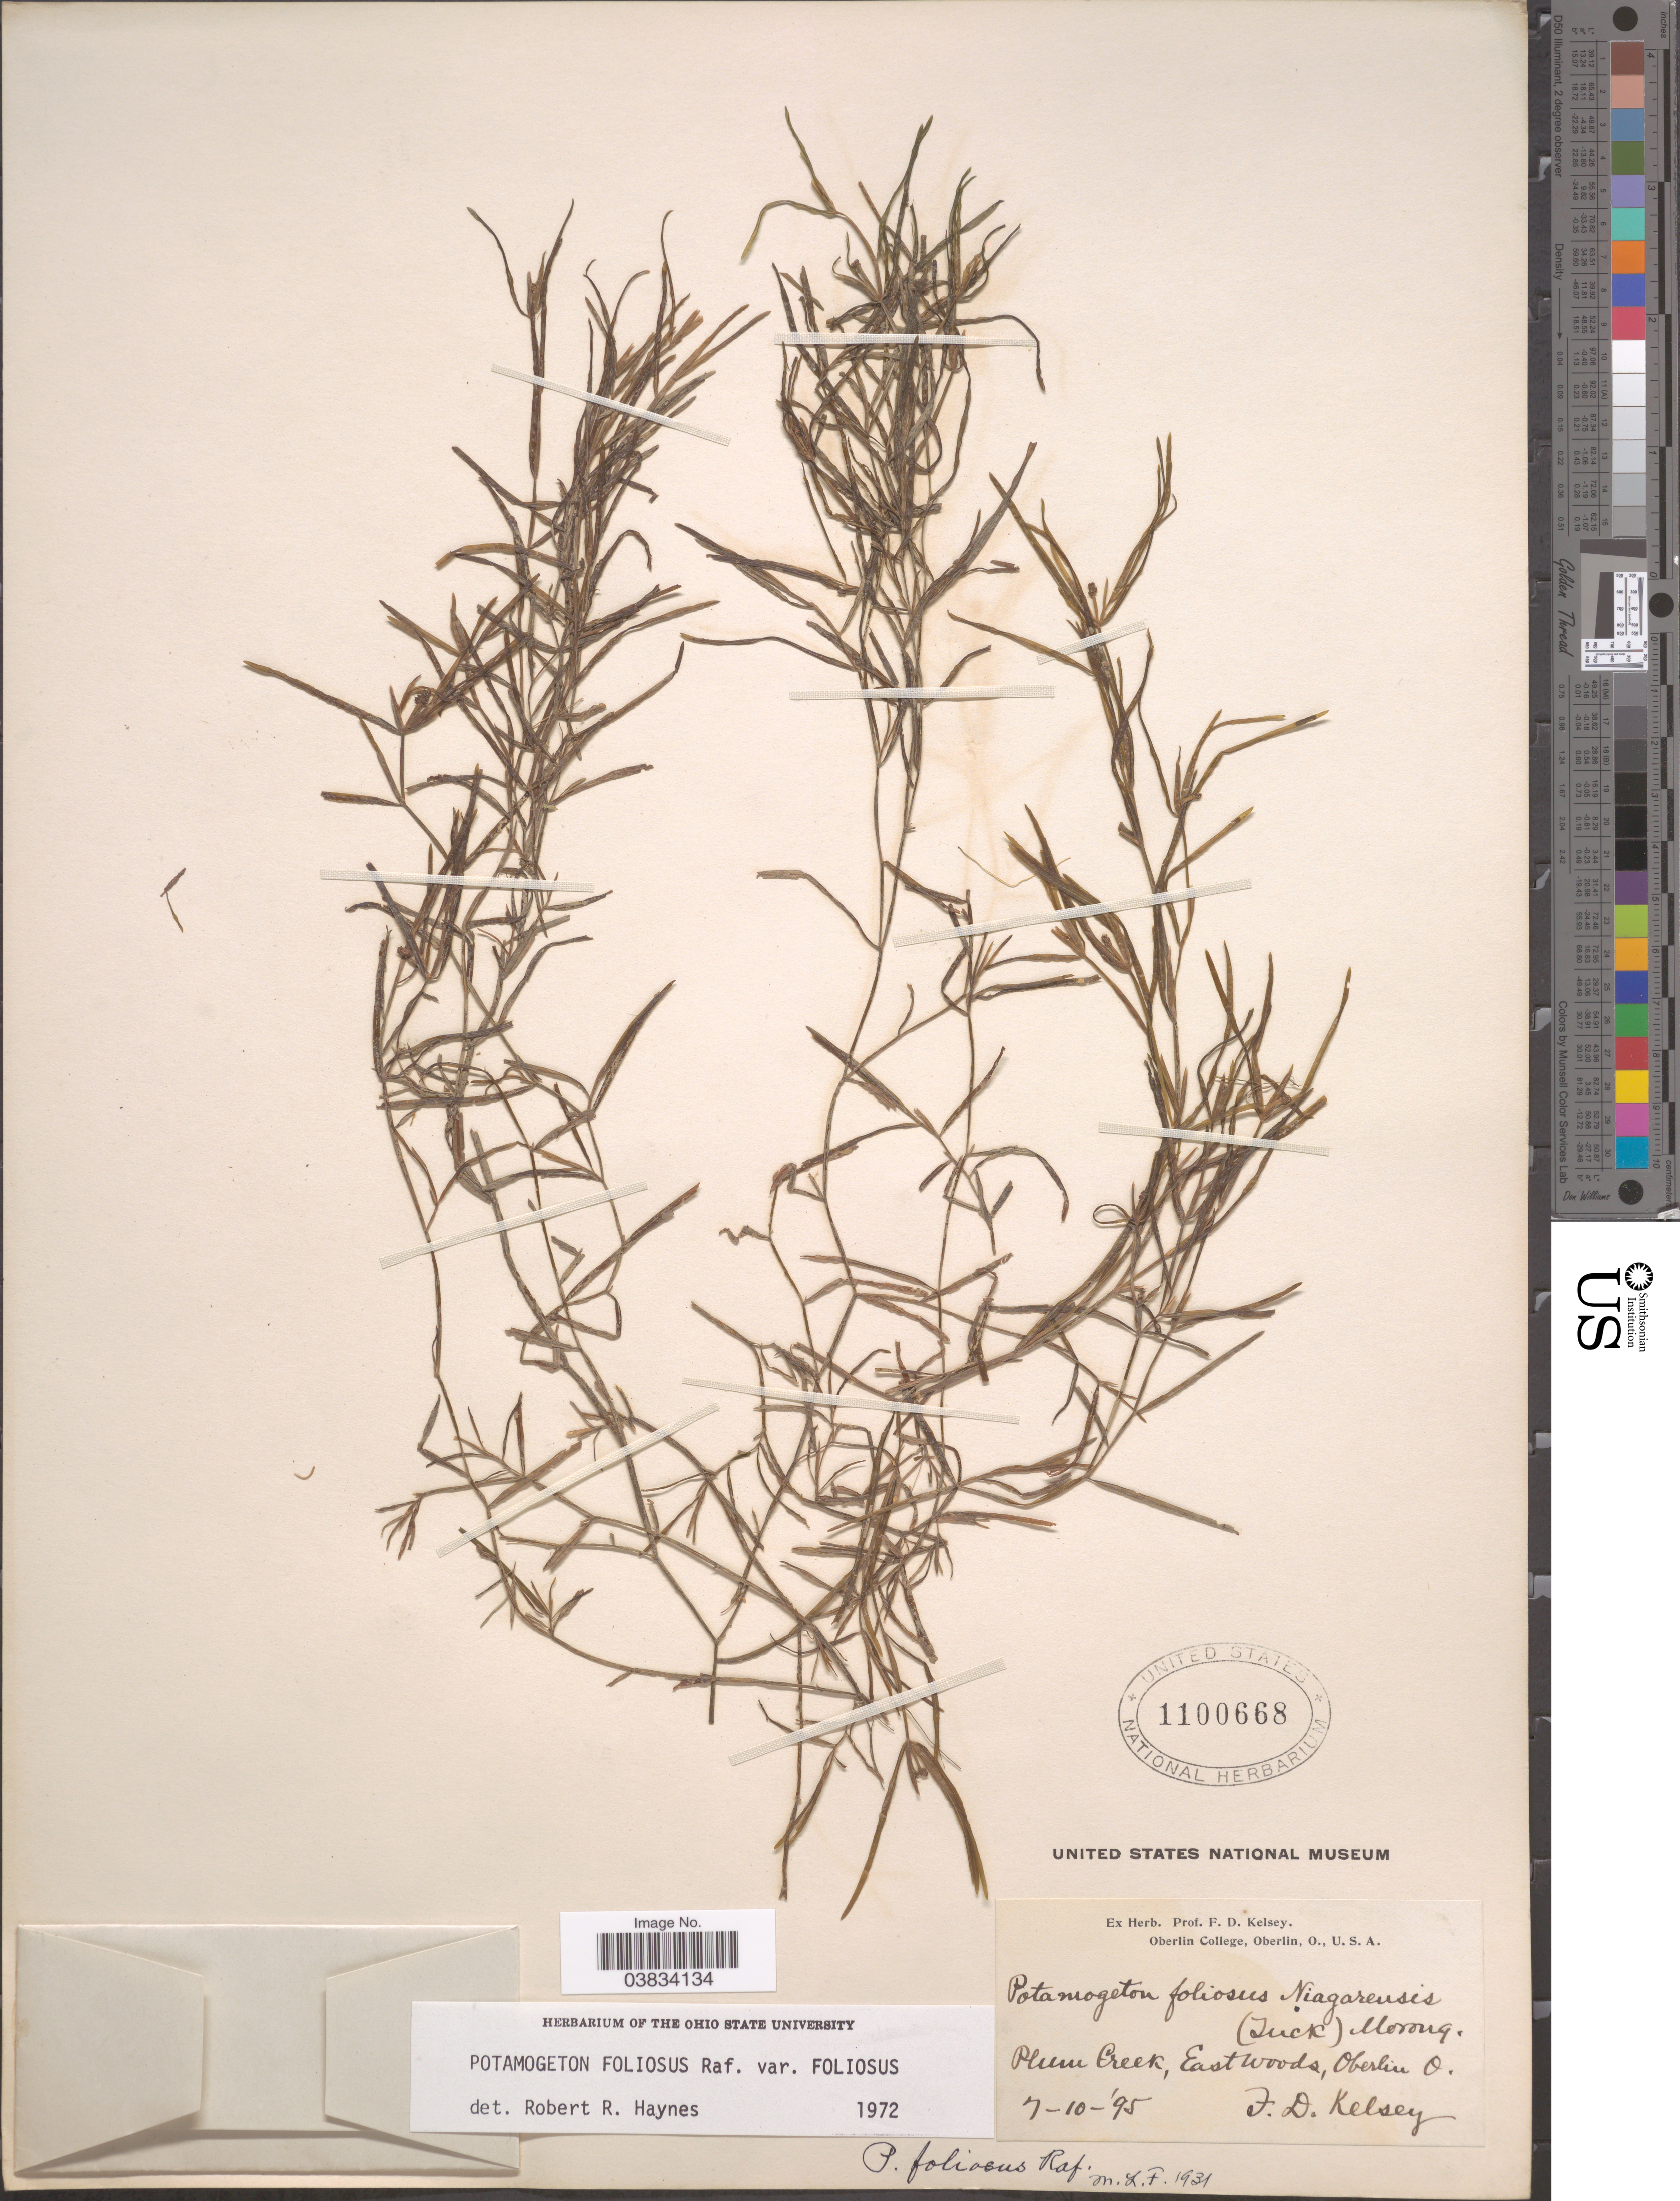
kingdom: Plantae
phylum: Tracheophyta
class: Liliopsida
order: Alismatales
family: Potamogetonaceae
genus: Potamogeton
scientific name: Potamogeton foliosus var. foliosus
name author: Raf.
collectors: F. Kelsey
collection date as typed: Transcribed d/m/y: 10/7/95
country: United States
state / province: Ohio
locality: Plum Creek, East Woods, Oberlin.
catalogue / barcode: US 1100668